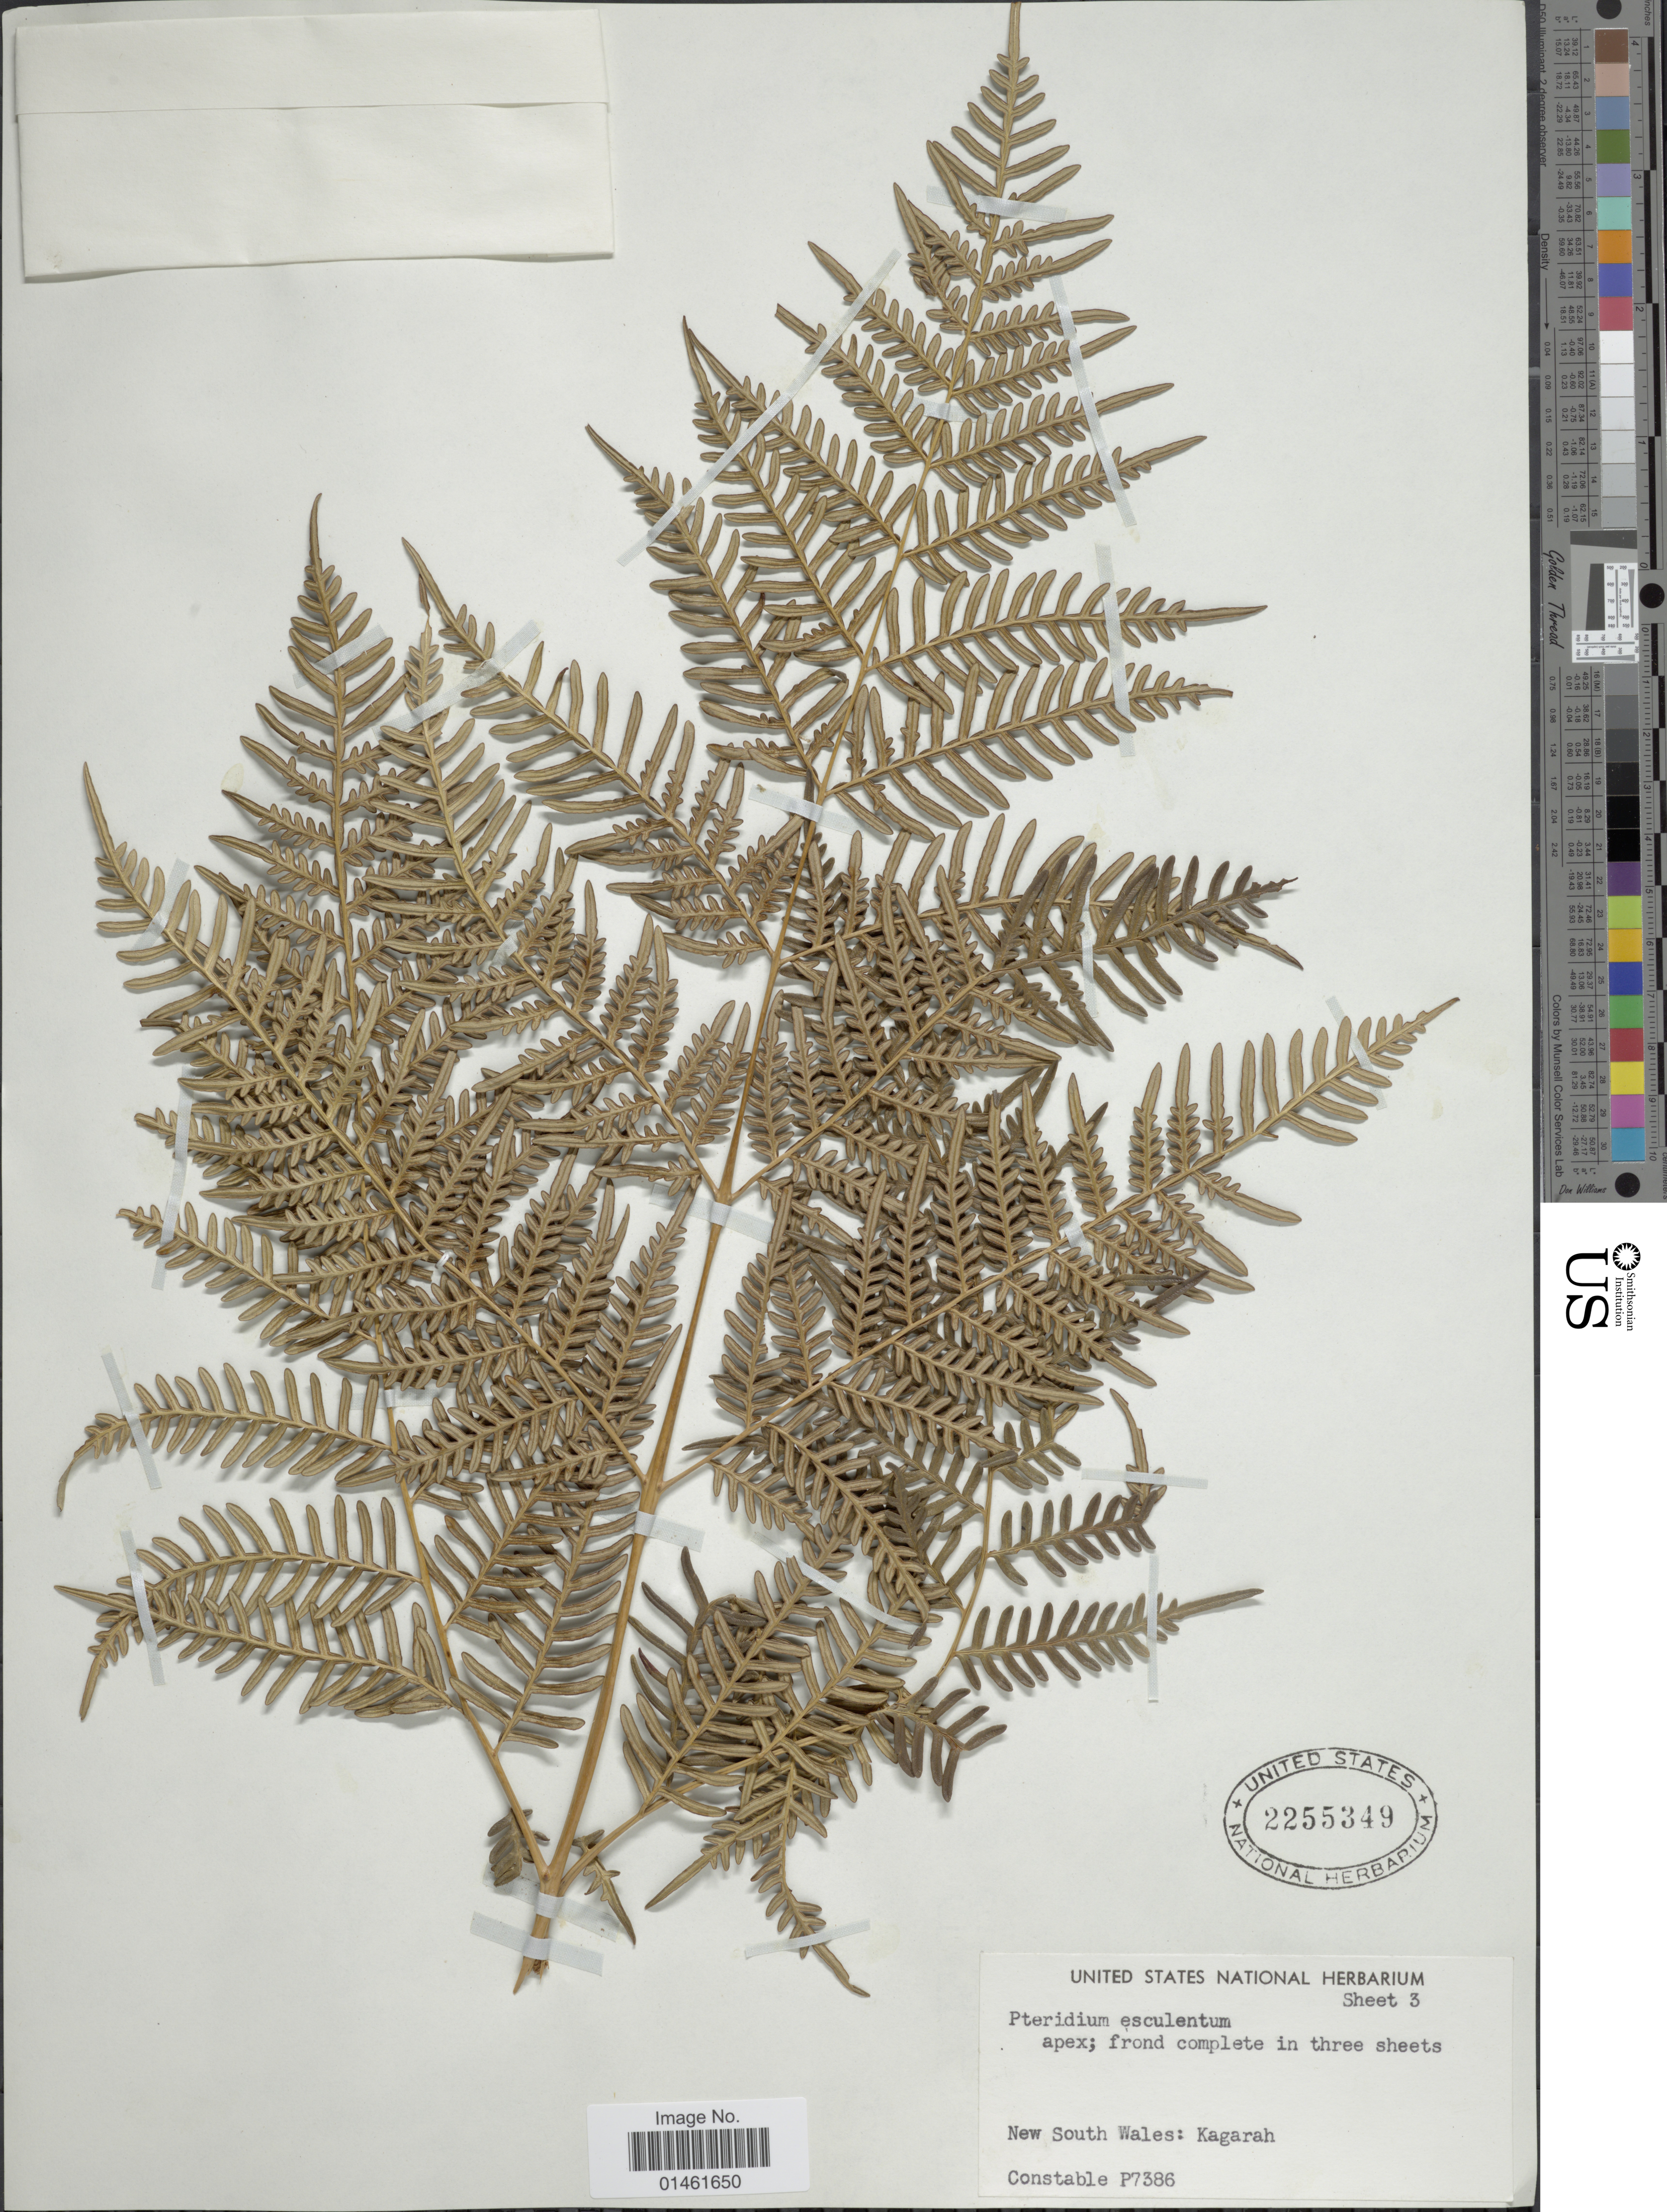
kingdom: Plantae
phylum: Tracheophyta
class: Polypodiopsida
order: Polypodiales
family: Dennstaedtiaceae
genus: Pteridium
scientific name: Pteridium esculentum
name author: (G. Forst.) Cockayne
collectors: Constable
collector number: P7386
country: Australia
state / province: New South Wales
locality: New South Wales: Kagarah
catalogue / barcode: US 2255349